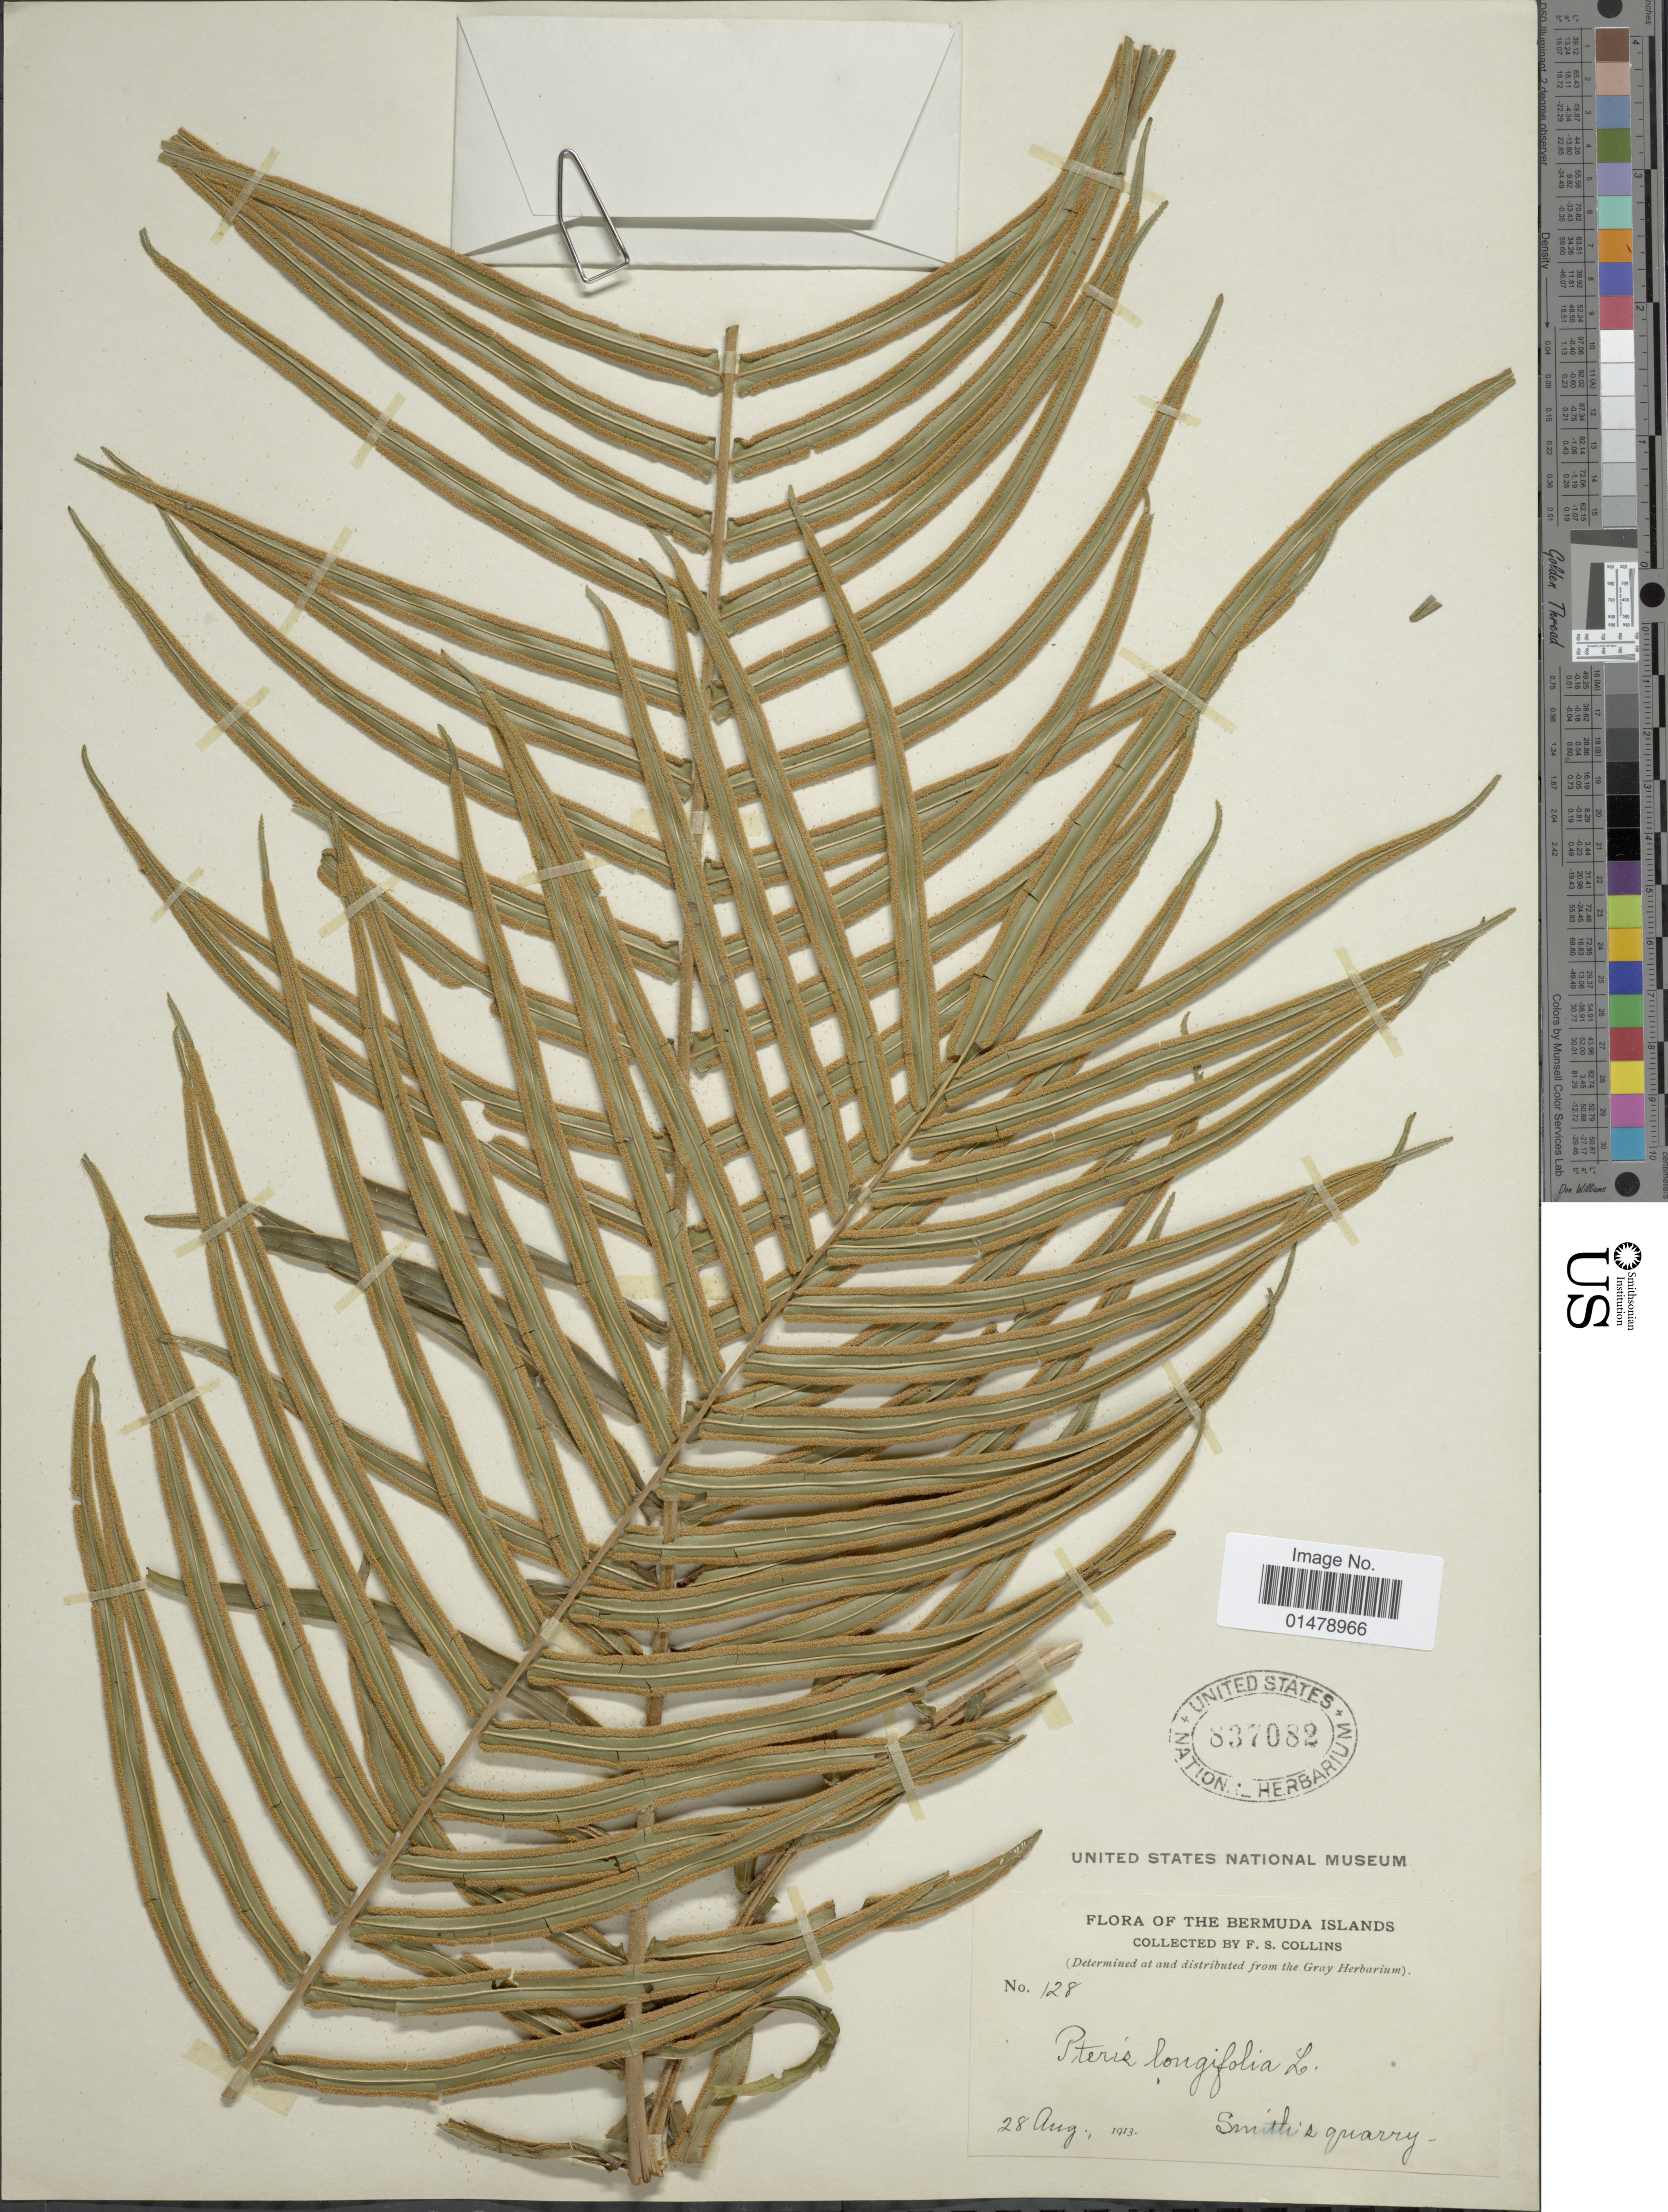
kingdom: Plantae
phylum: Tracheophyta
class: Polypodiopsida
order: Polypodiales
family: Pteridaceae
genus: Pteris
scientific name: Pteris vittata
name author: L.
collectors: F. Collins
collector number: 128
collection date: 1913-08-28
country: Bermuda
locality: The Bermuda Islands. Smith's quarry.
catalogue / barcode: US 837082